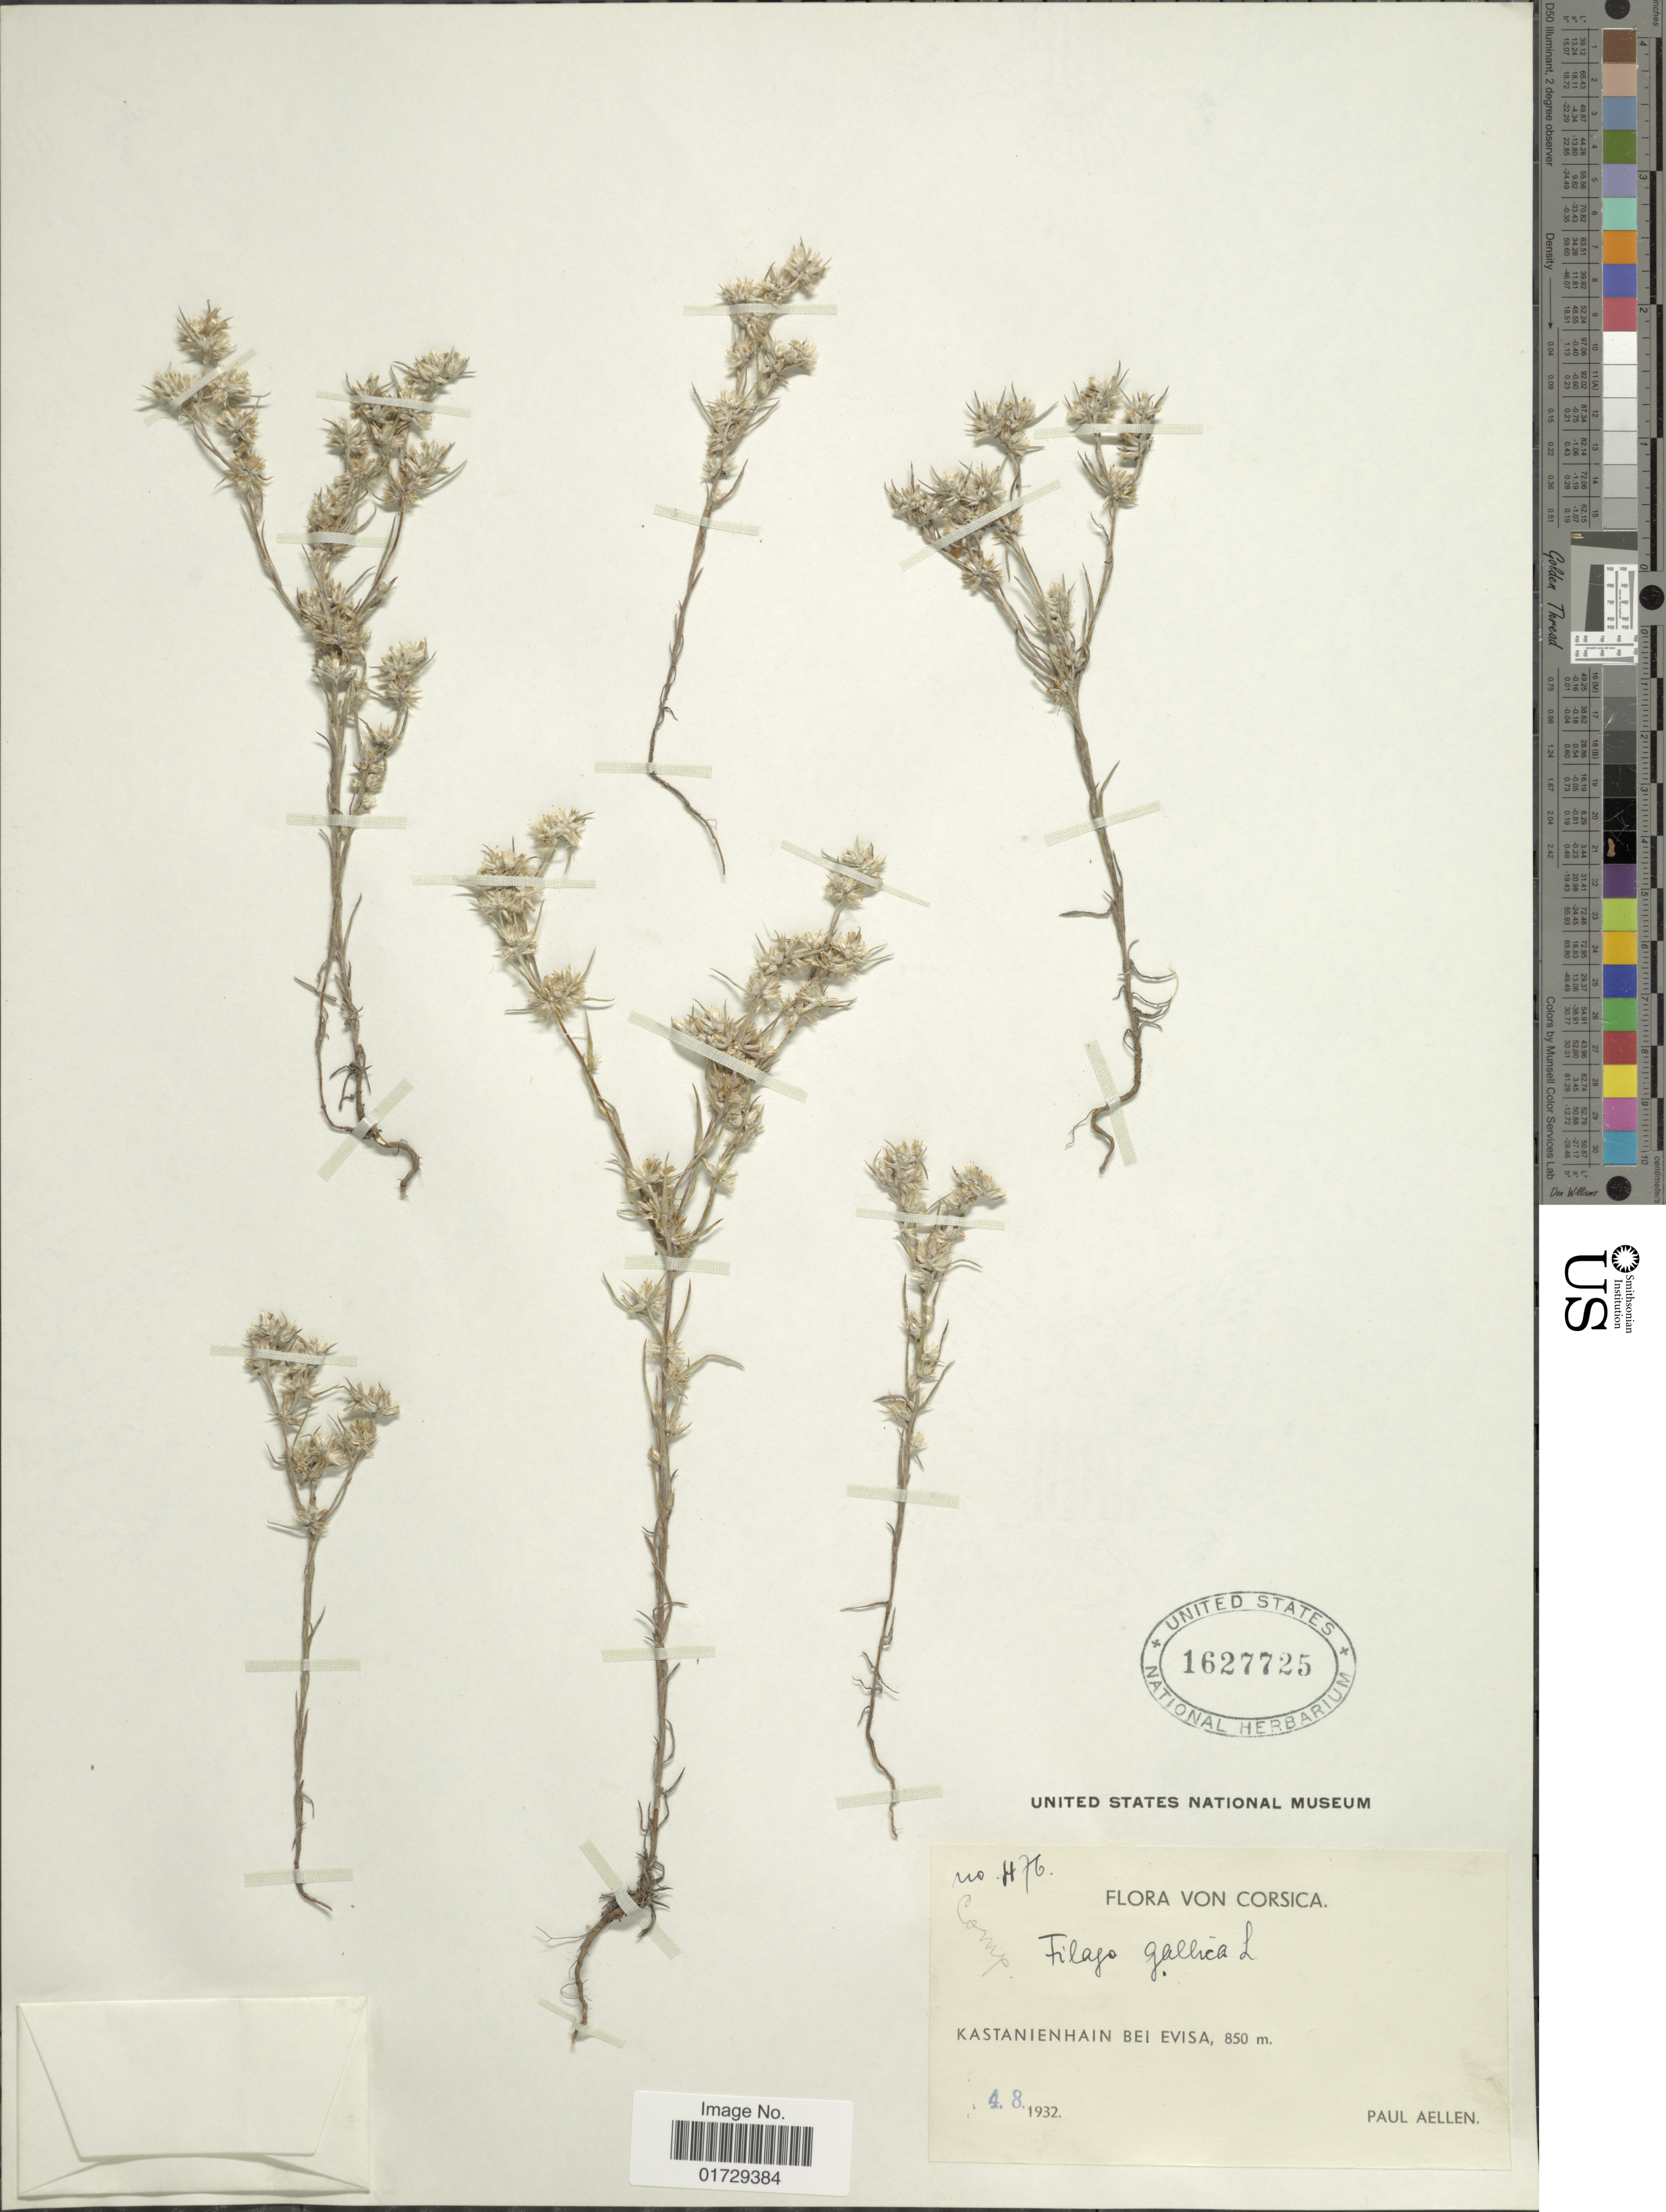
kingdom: Plantae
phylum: Tracheophyta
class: Magnoliopsida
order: Asterales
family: Asteraceae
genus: Filago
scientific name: Filago gallica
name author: L.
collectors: P. Aellen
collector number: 476*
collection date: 1932-08-04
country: France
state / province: Corsica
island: Corse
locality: Kastanienhain bei Evisa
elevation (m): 850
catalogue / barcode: US 1627725